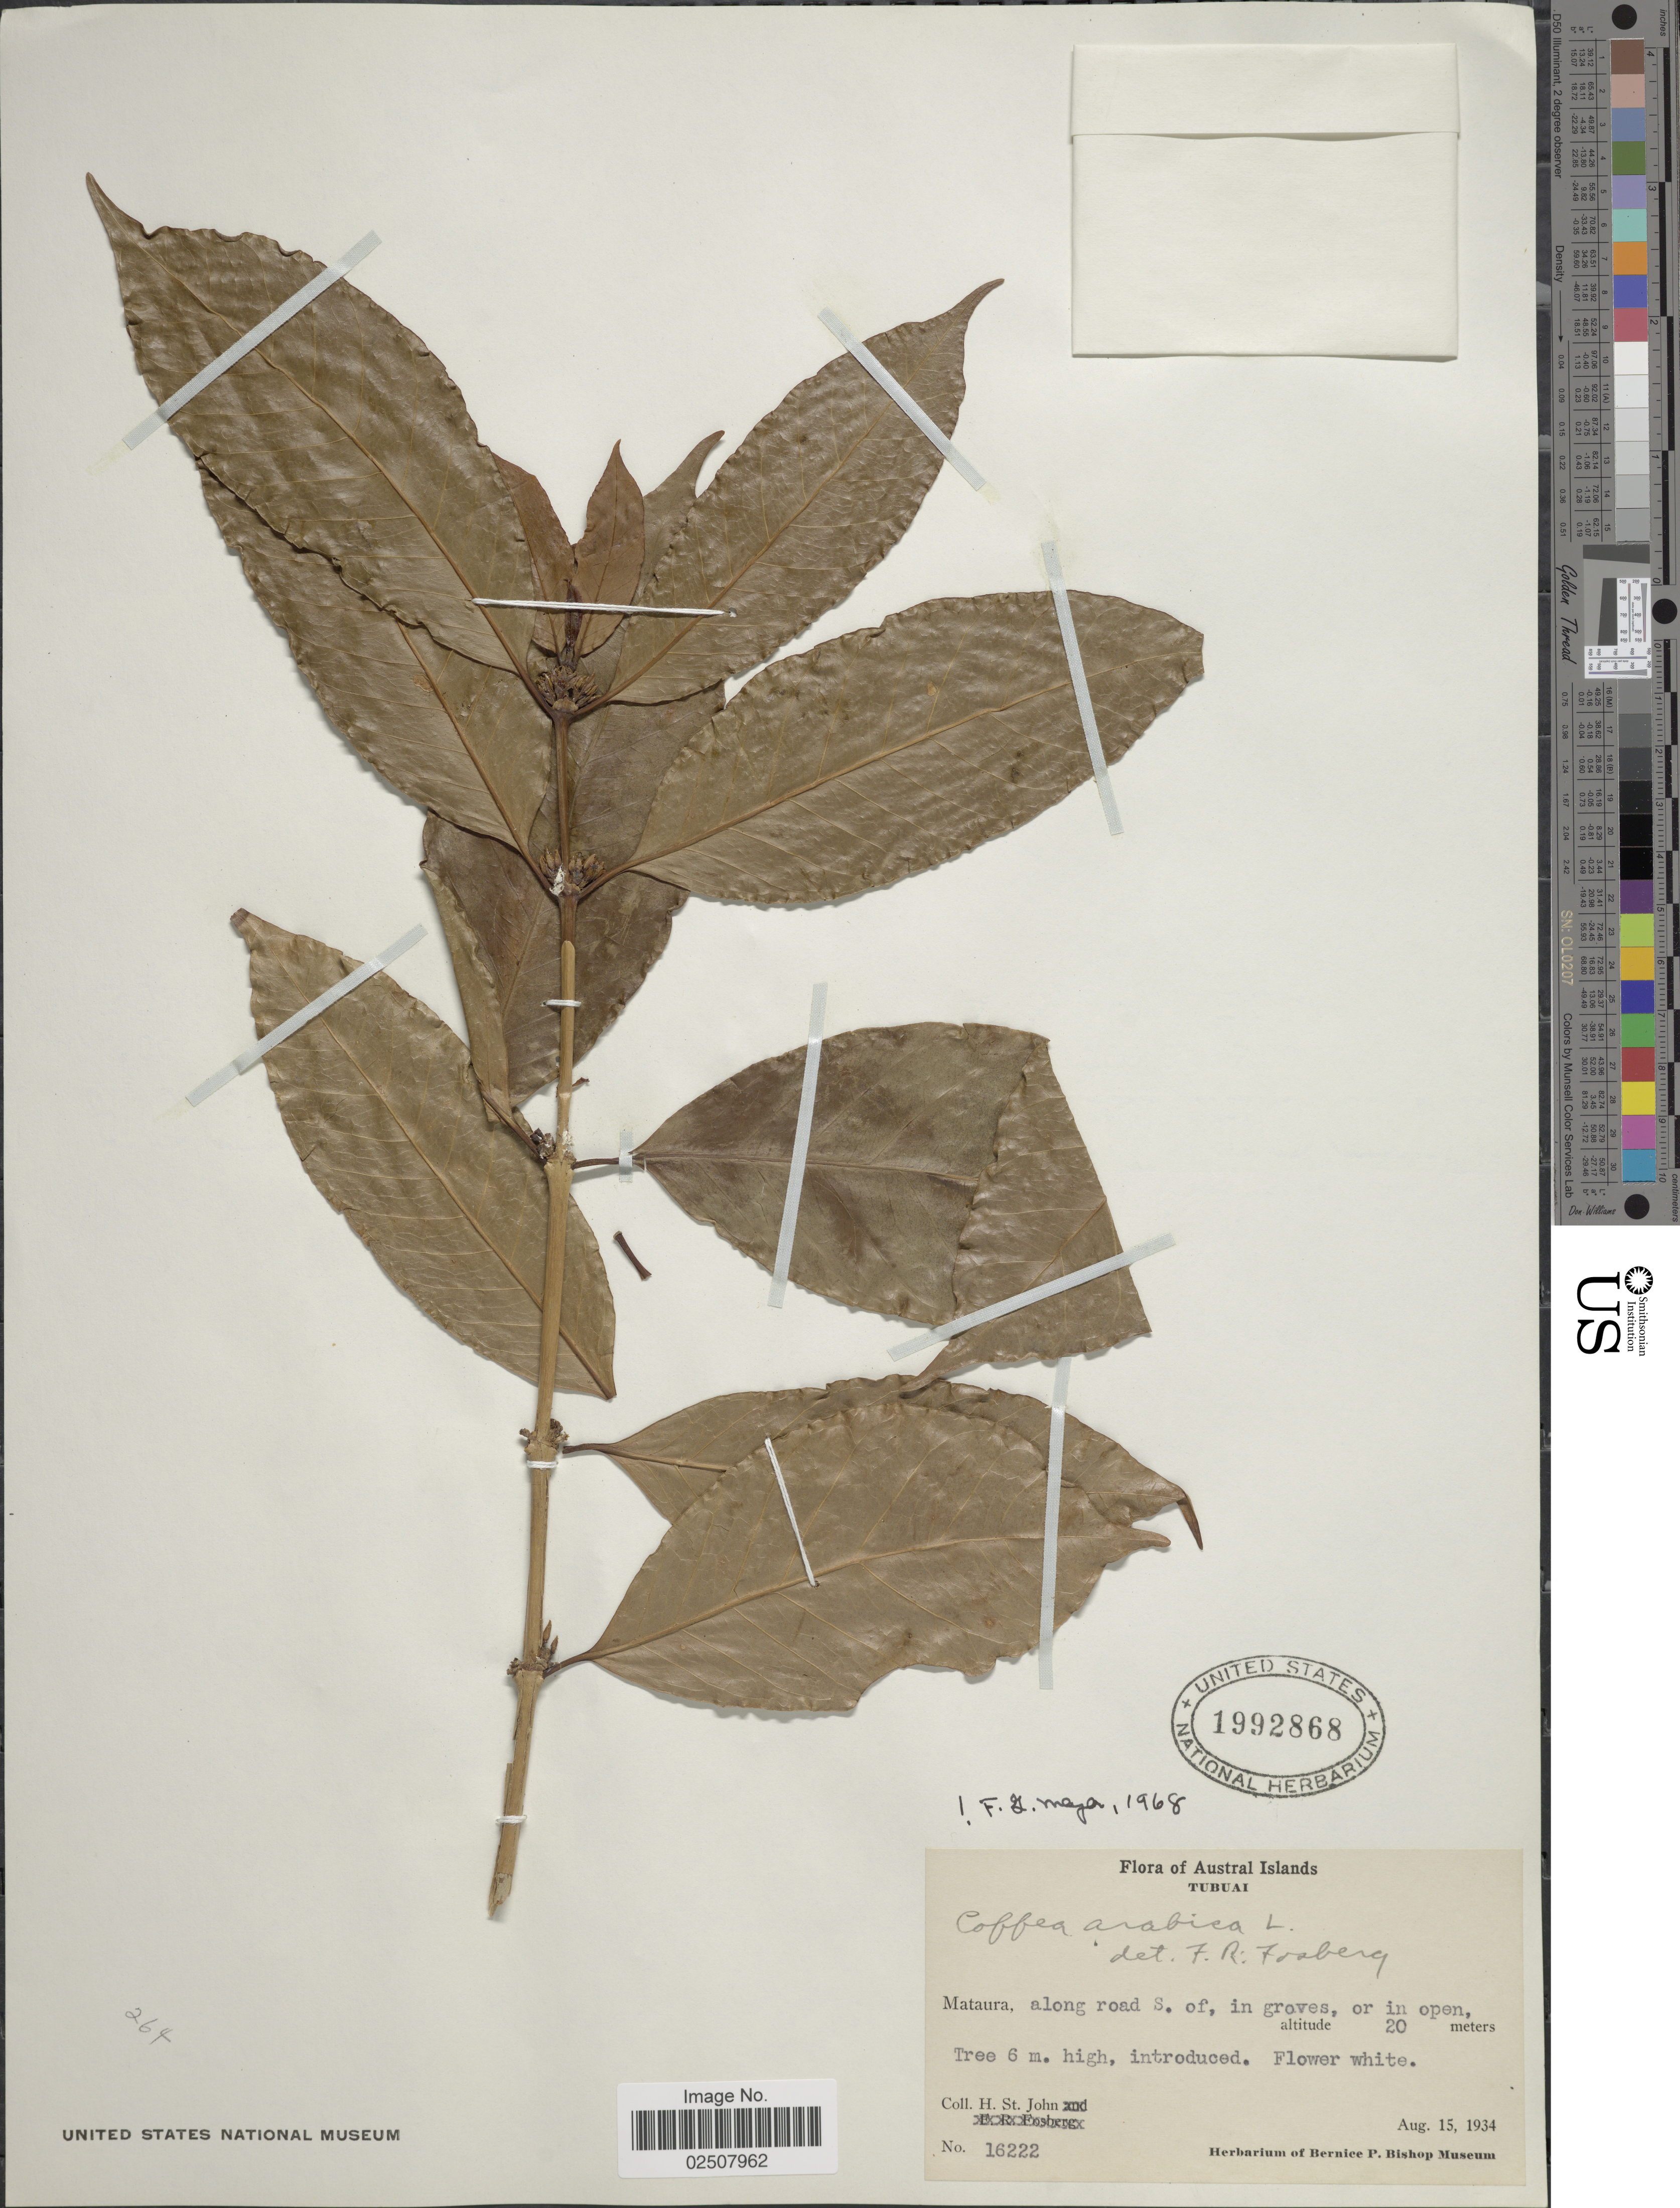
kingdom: Plantae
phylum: Tracheophyta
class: Magnoliopsida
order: Gentianales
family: Rubiaceae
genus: Coffea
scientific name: Coffea arabica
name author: L.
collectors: H. St. John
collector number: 16222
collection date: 1934-08-15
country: French Polynesia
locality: Austral Islands, Tubuai, Mataura, along road S of, in groves, or in open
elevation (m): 20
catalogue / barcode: US 1992868